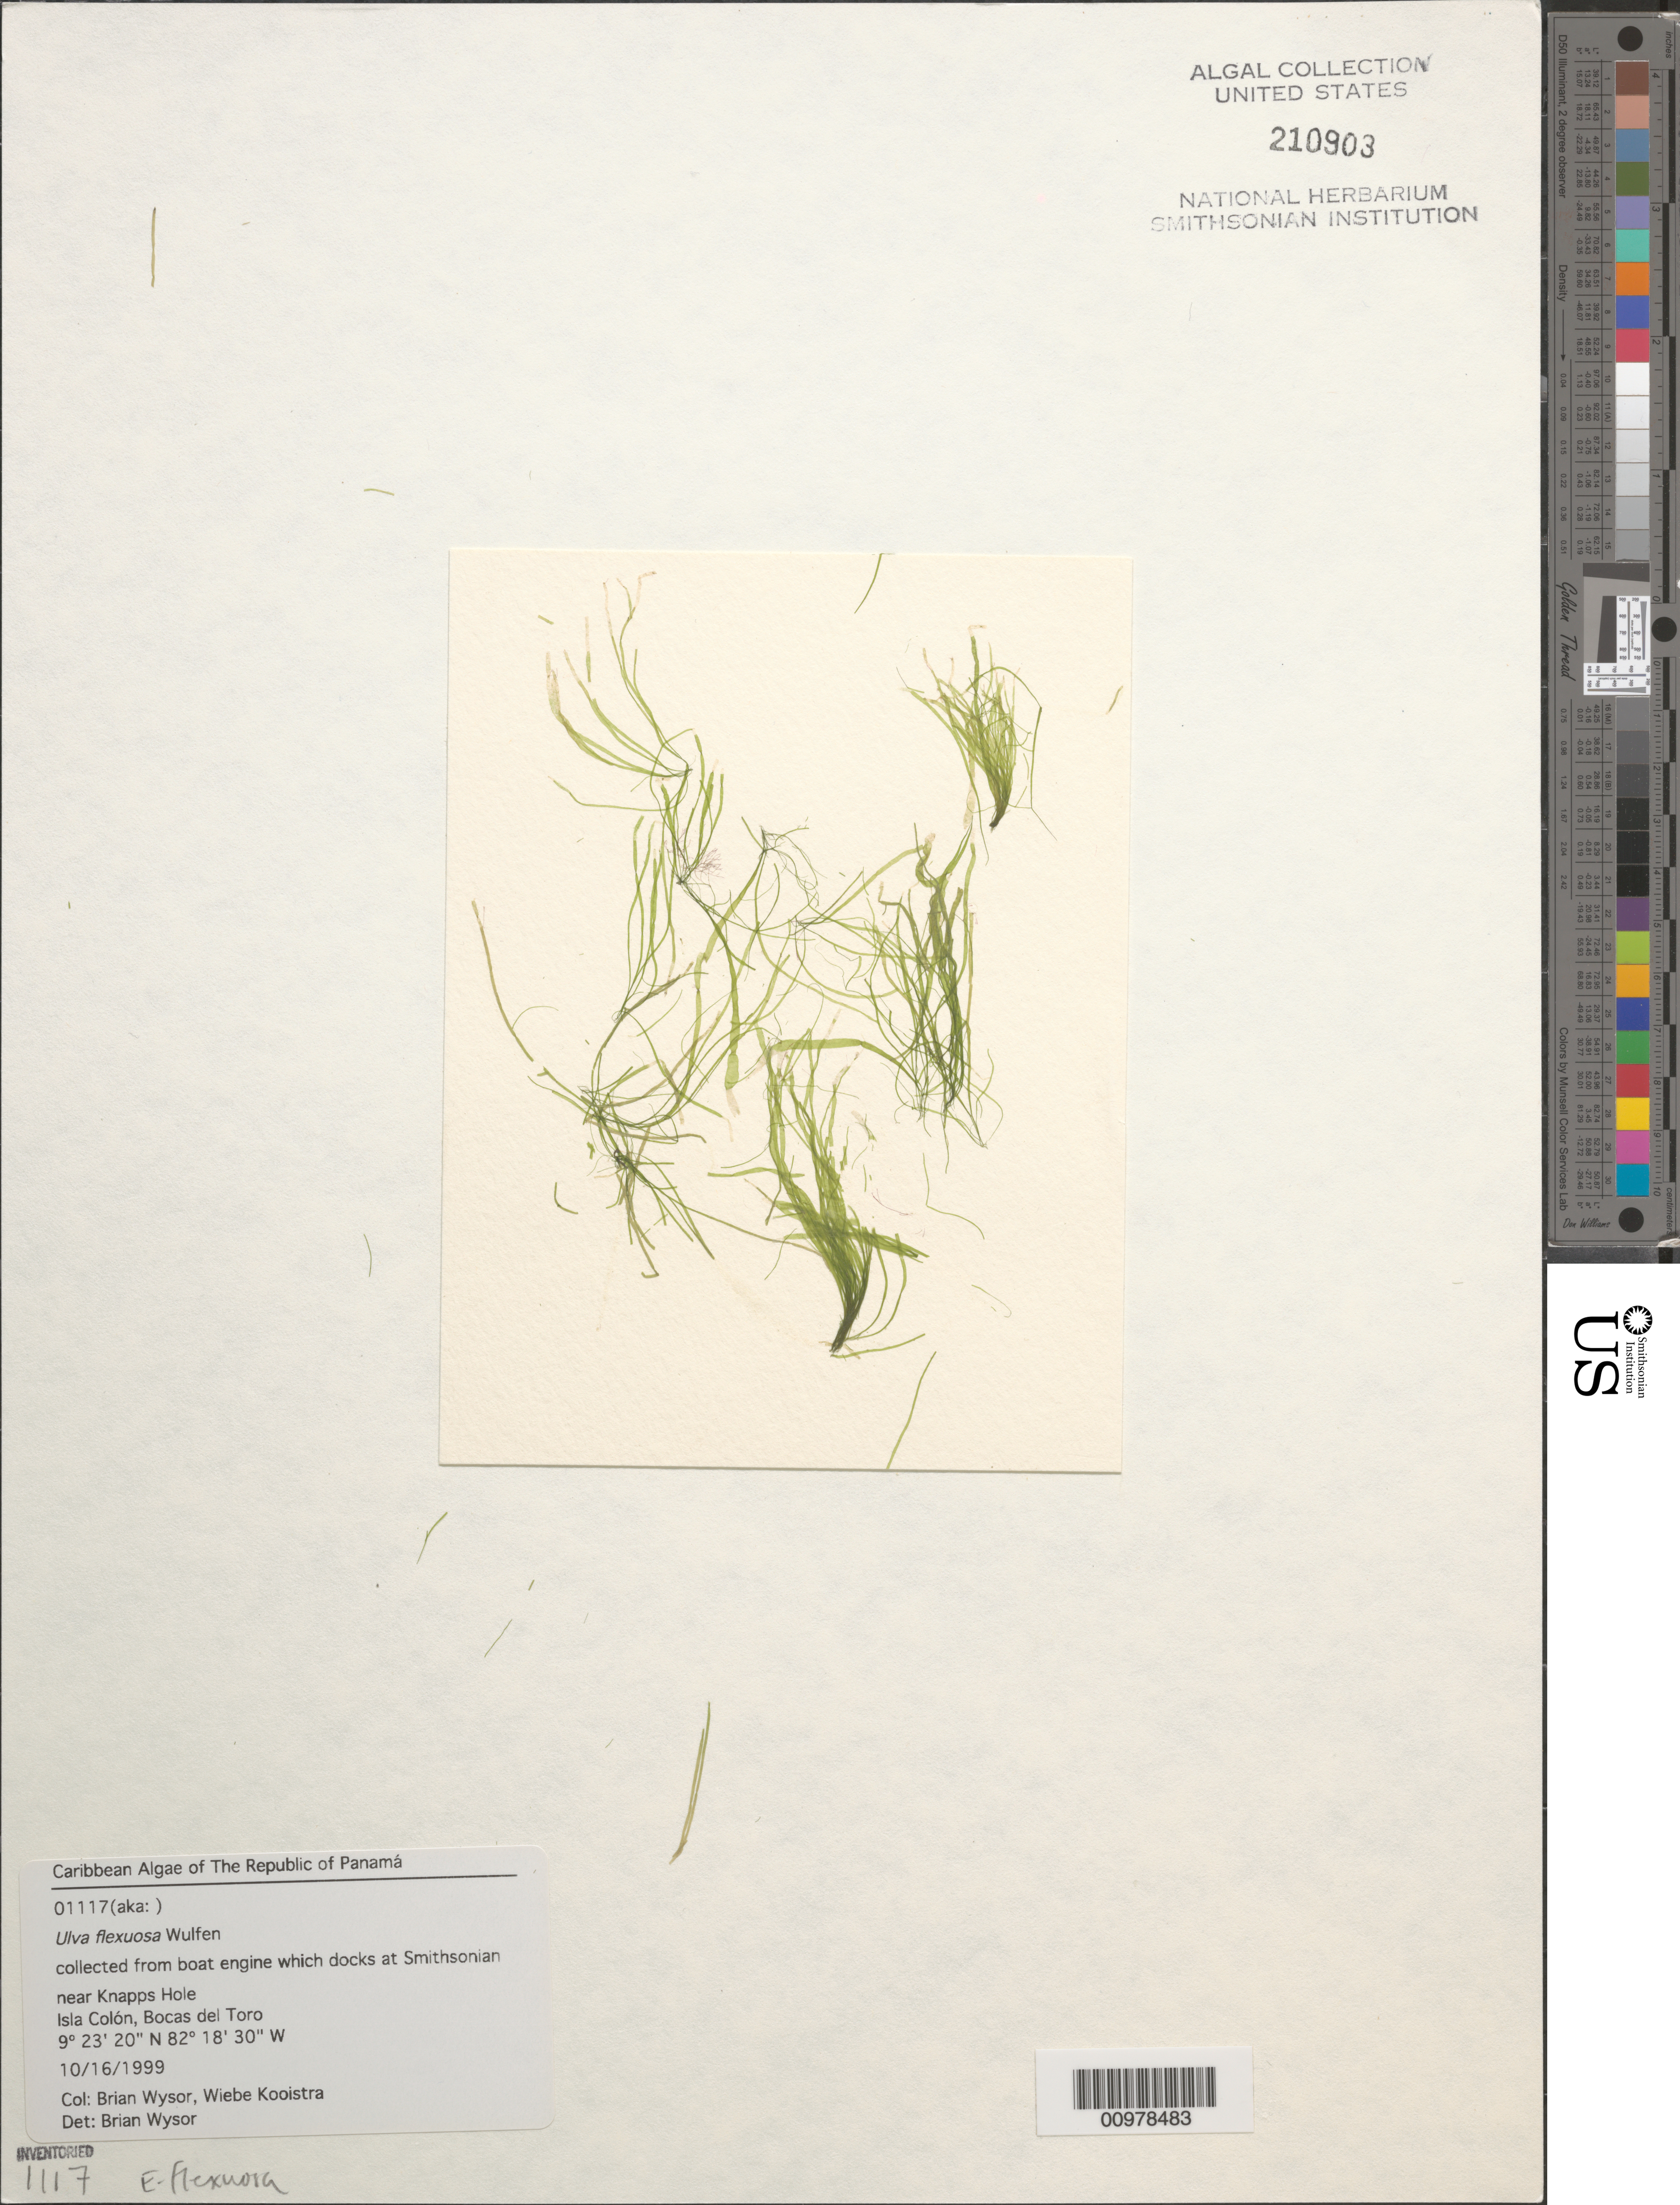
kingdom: Plantae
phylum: Chlorophyta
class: Ulvophyceae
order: Ulvales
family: Ulvaceae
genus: Ulva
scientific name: Ulva flexuosa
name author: Wulfen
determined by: Wysor, B.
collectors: B. Wysor & W. Kooistra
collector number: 01117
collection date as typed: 16 Oct 1999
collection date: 1999-10-16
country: Panama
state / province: Bocas del Toro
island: Colón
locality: Near Knapps Hole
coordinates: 9 23' 20" N, 82 18' 30" W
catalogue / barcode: US 210903